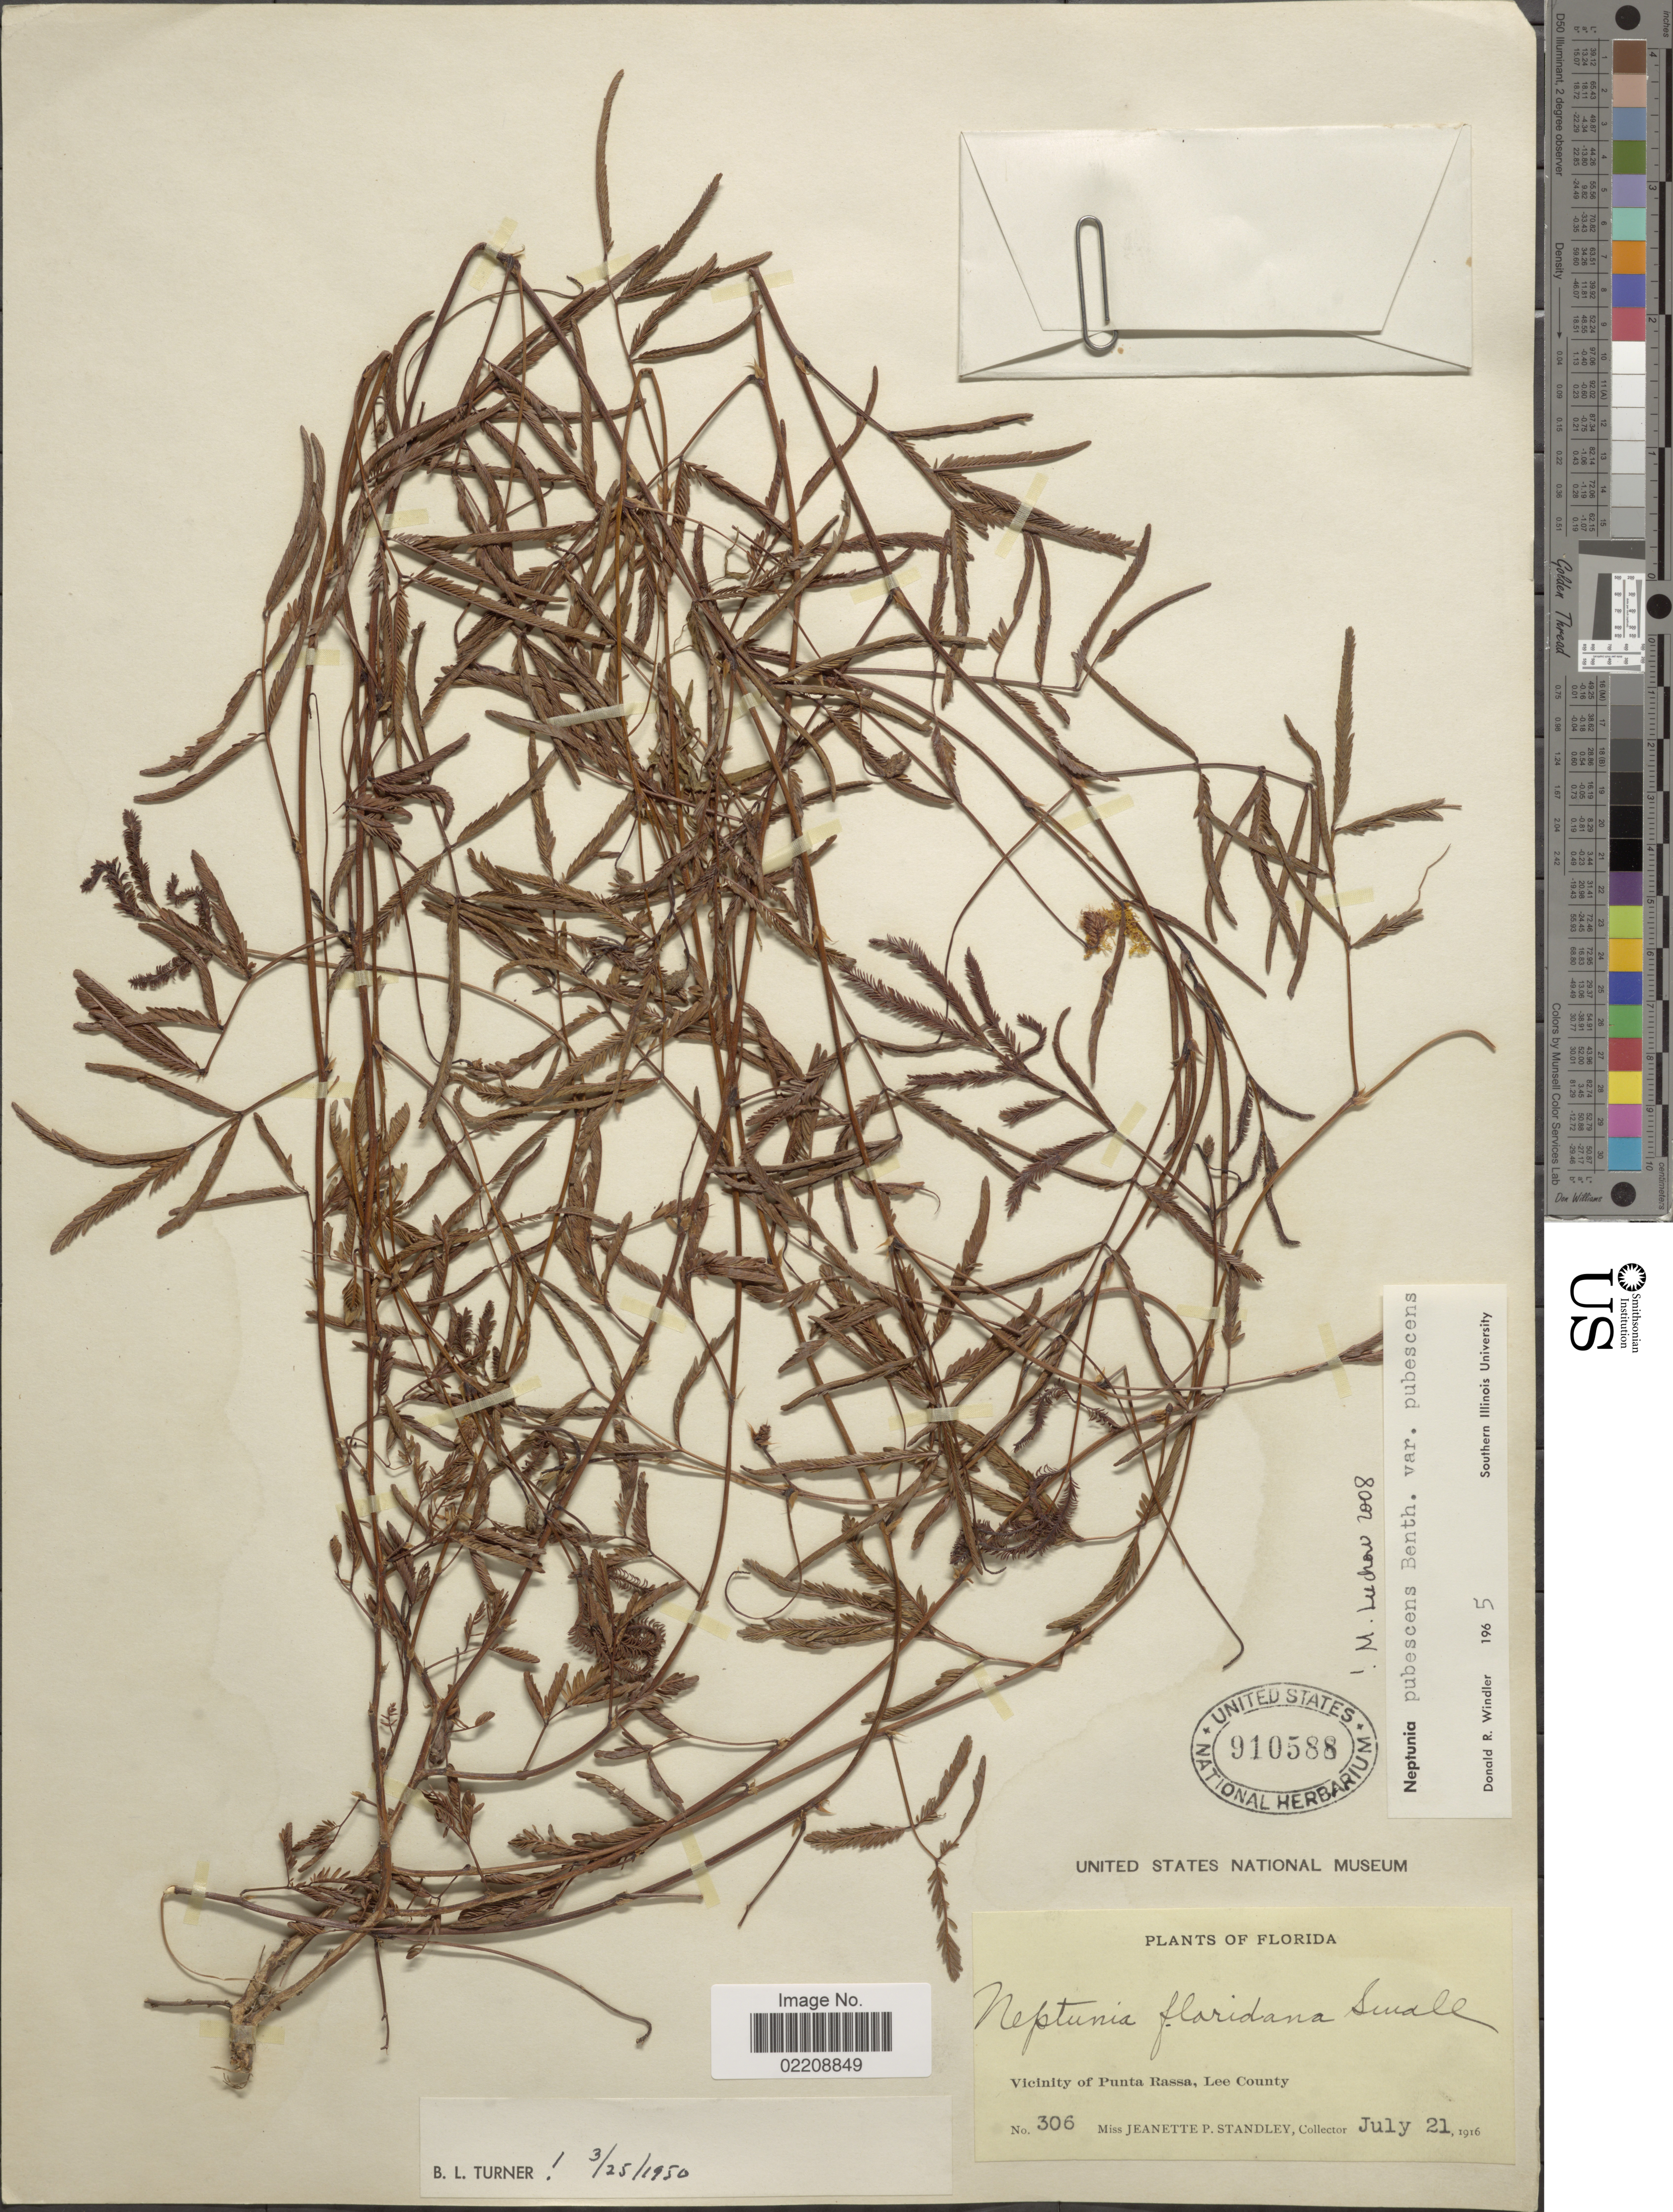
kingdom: Plantae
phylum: Tracheophyta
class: Magnoliopsida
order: Fabales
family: Fabaceae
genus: Neptunia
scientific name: Neptunia pubescens var. pubescens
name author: Benth.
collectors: J. P. Standley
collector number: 306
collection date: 1916-07-21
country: United States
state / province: Florida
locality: Vicinity of Punta Rassa, Lee County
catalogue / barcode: US 910588